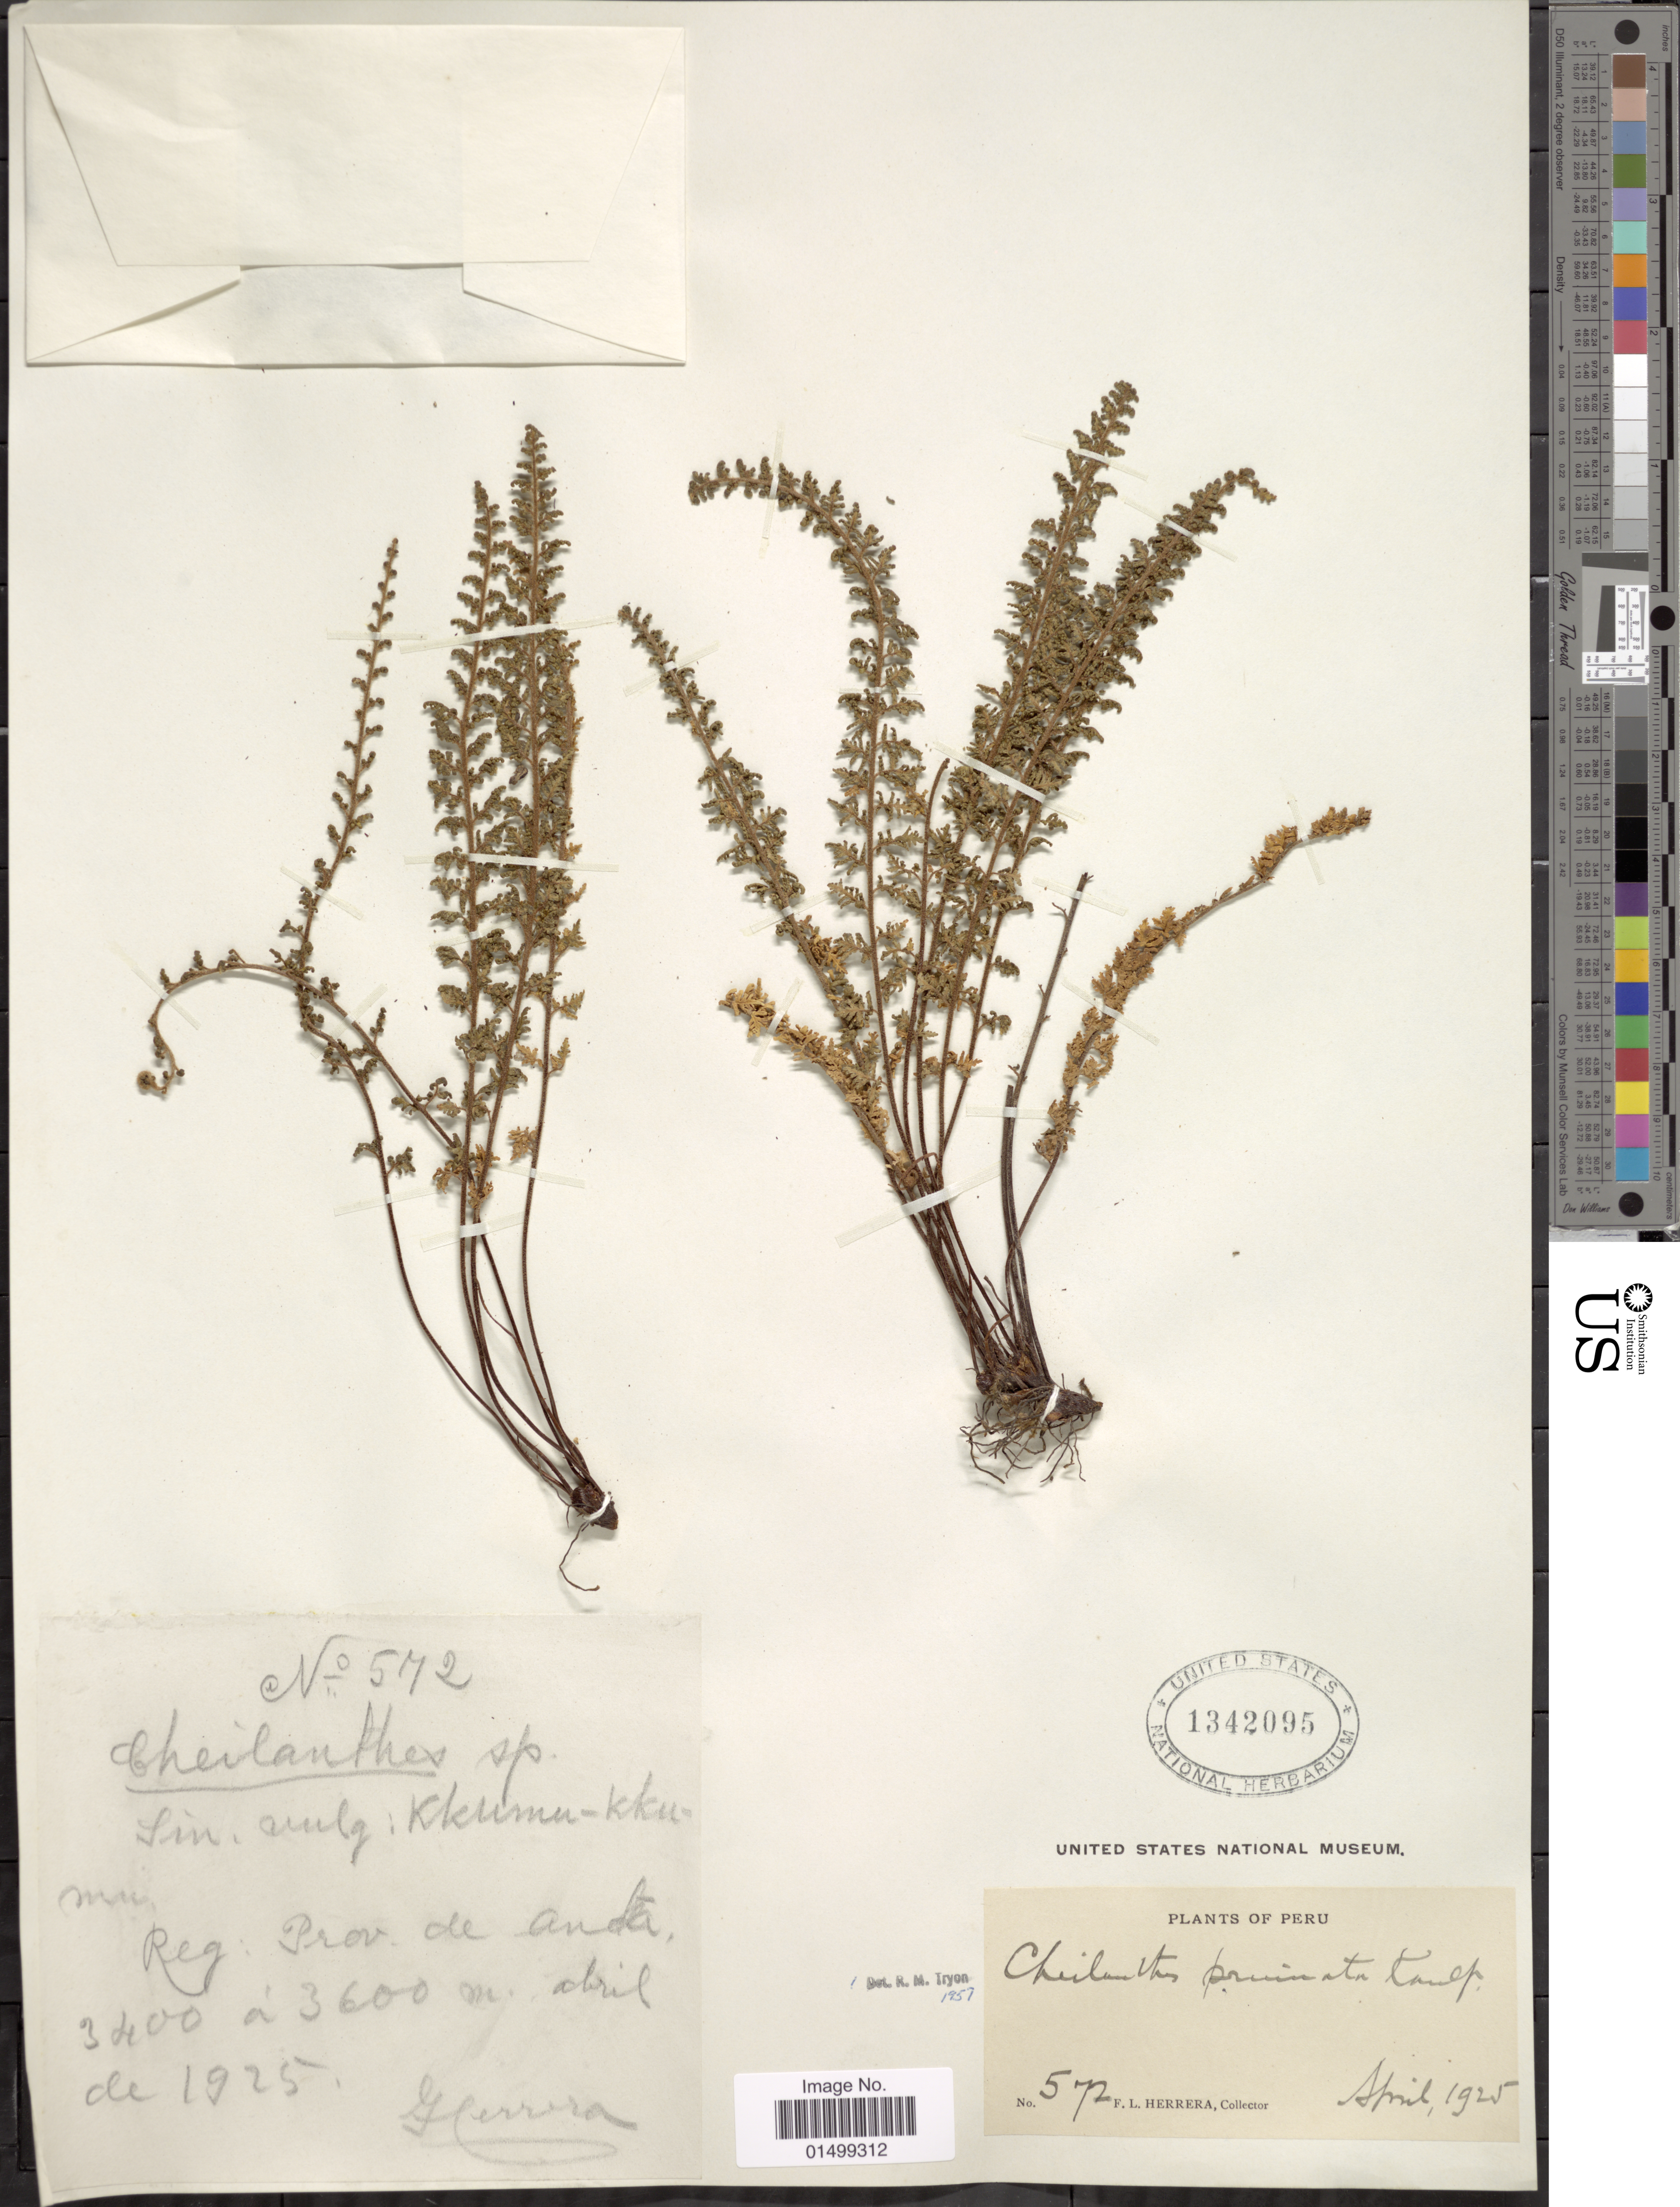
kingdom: Plantae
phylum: Tracheophyta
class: Polypodiopsida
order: Polypodiales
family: Pteridaceae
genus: Cheilanthes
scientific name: Cheilanthes pruinata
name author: Kaulf.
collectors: F. L. Herrera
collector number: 572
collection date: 1925-04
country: Peru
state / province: Cusco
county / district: Anta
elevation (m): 3400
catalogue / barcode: US 1342095